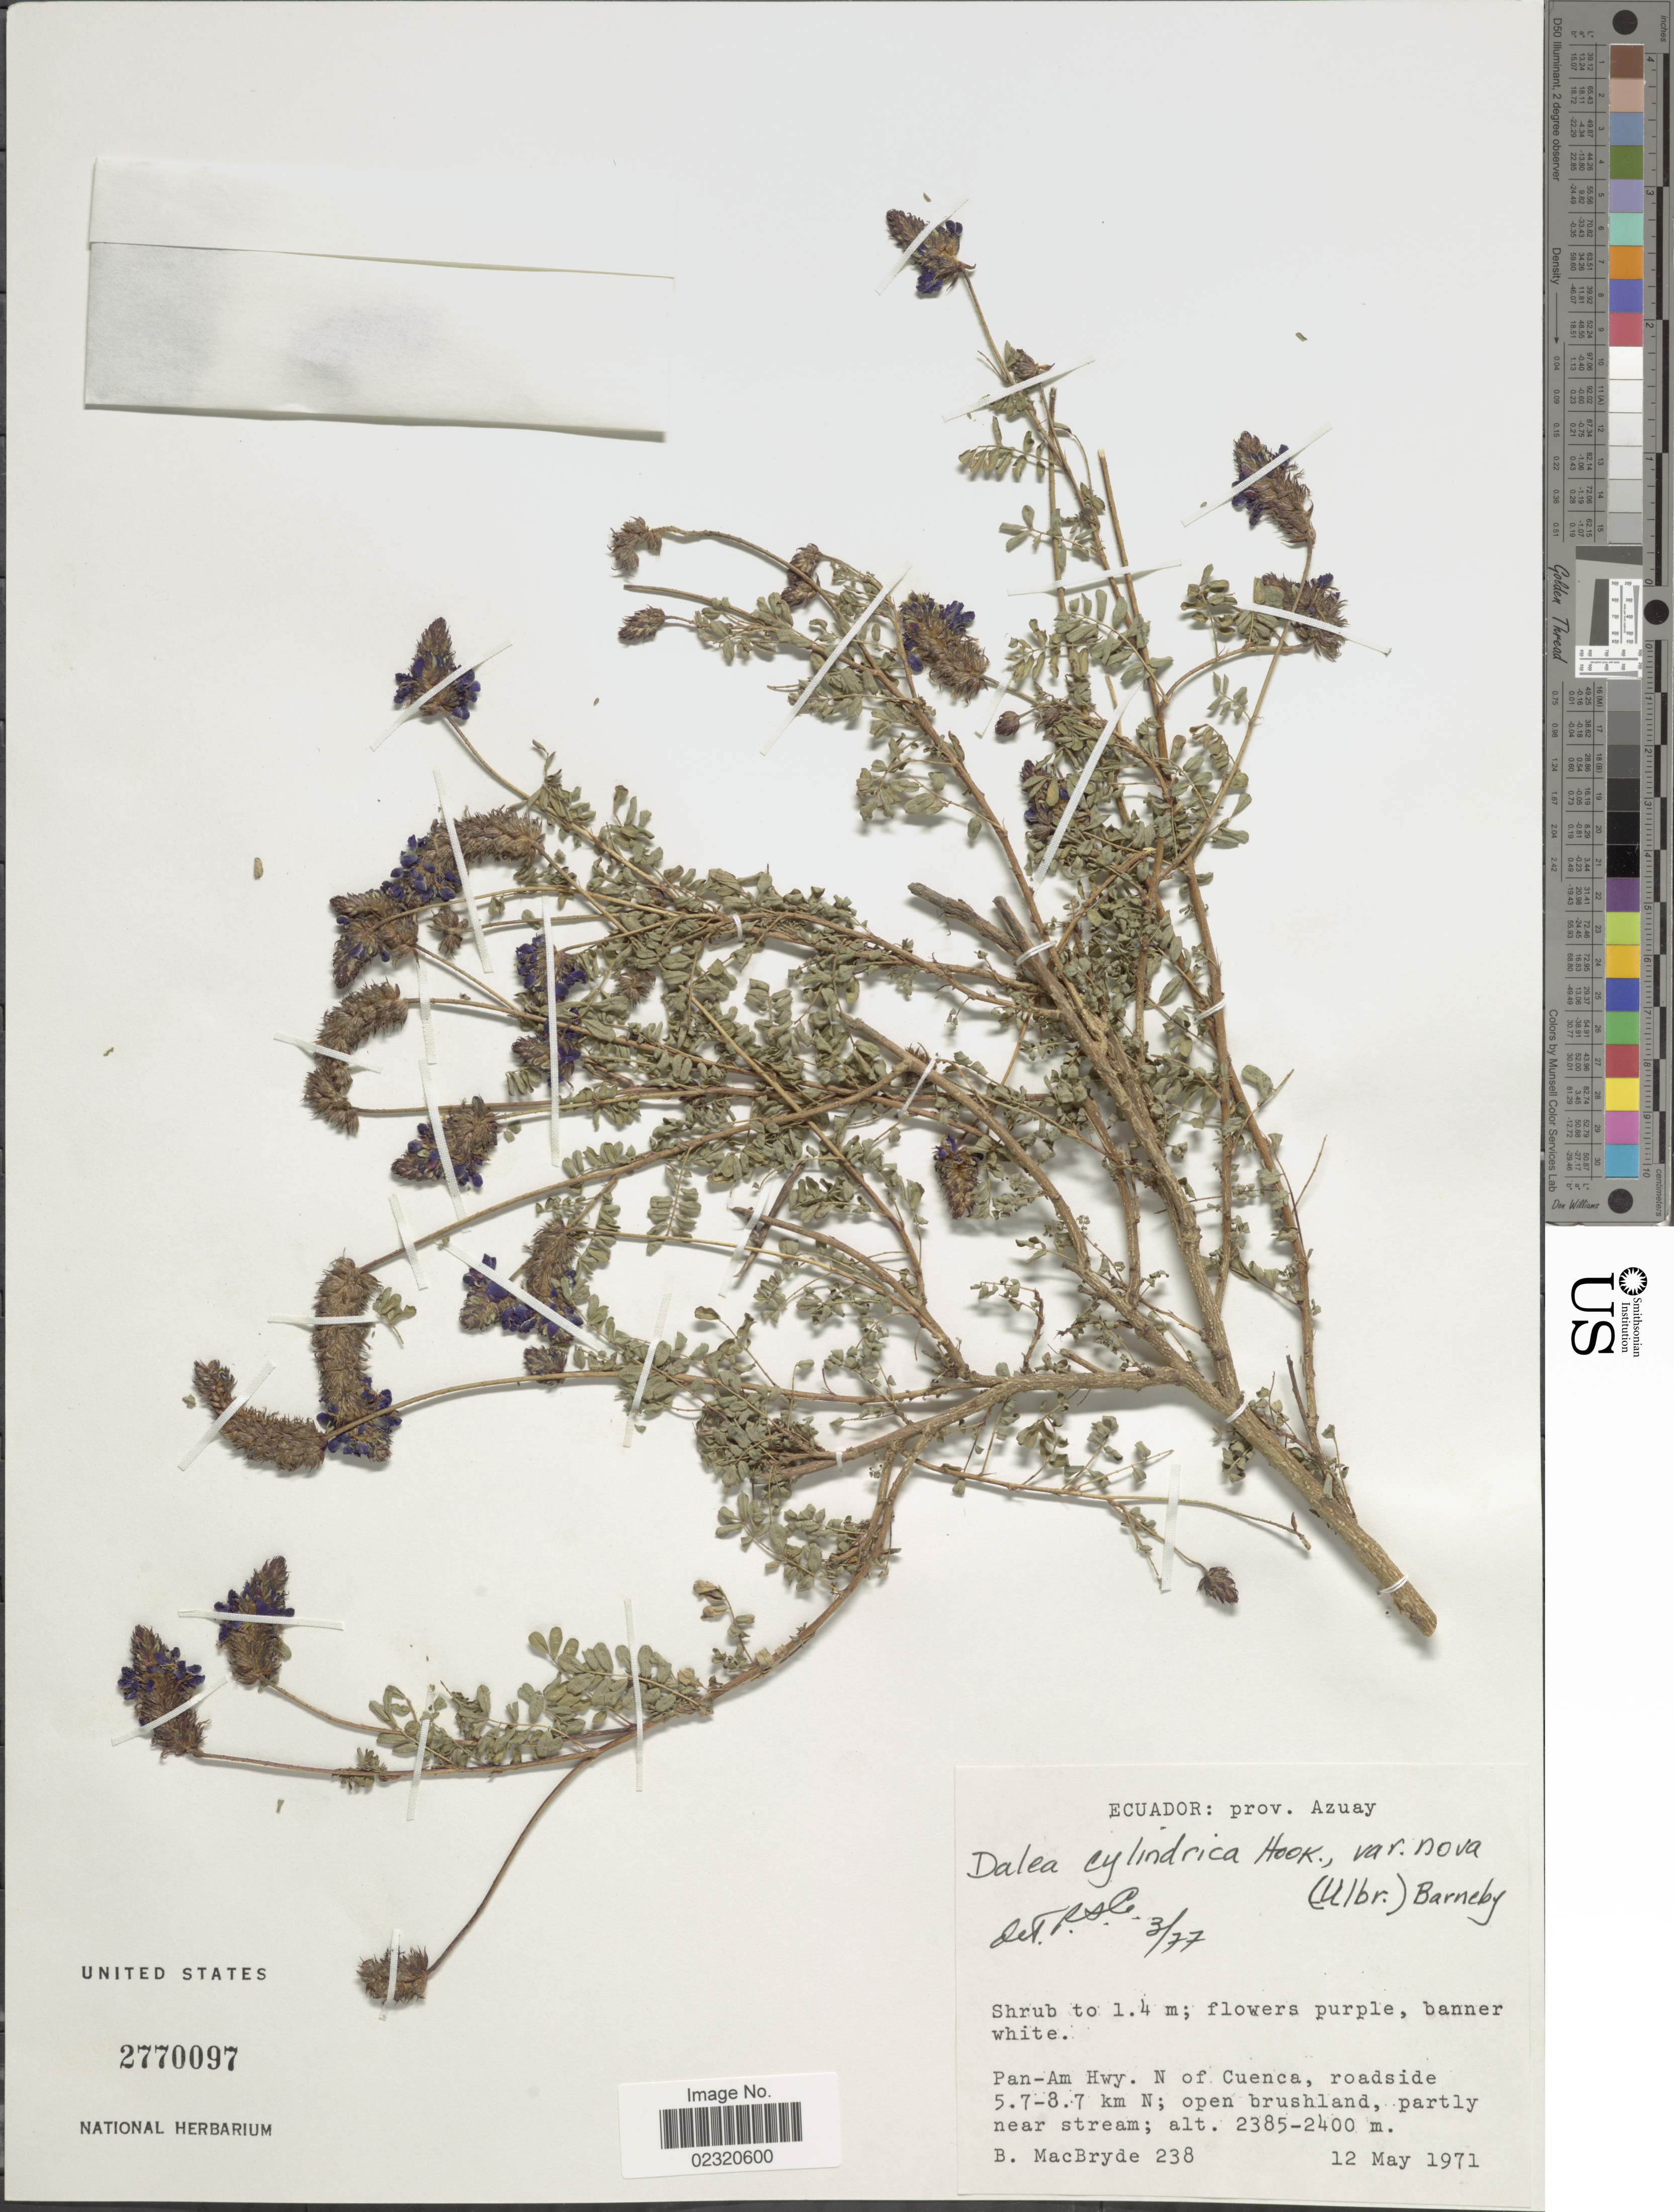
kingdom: Plantae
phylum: Tracheophyta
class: Magnoliopsida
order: Fabales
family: Fabaceae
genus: Dalea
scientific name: Dalea cylindrica var. nova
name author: (Ulbr.) Barneby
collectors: B. MacBryde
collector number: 238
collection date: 1971-05-12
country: Ecuador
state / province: Azuay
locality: Pan-Am Hwy. N of Cuenca, roadside 5.7-8.7 km N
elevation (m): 2385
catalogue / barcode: US 2770097